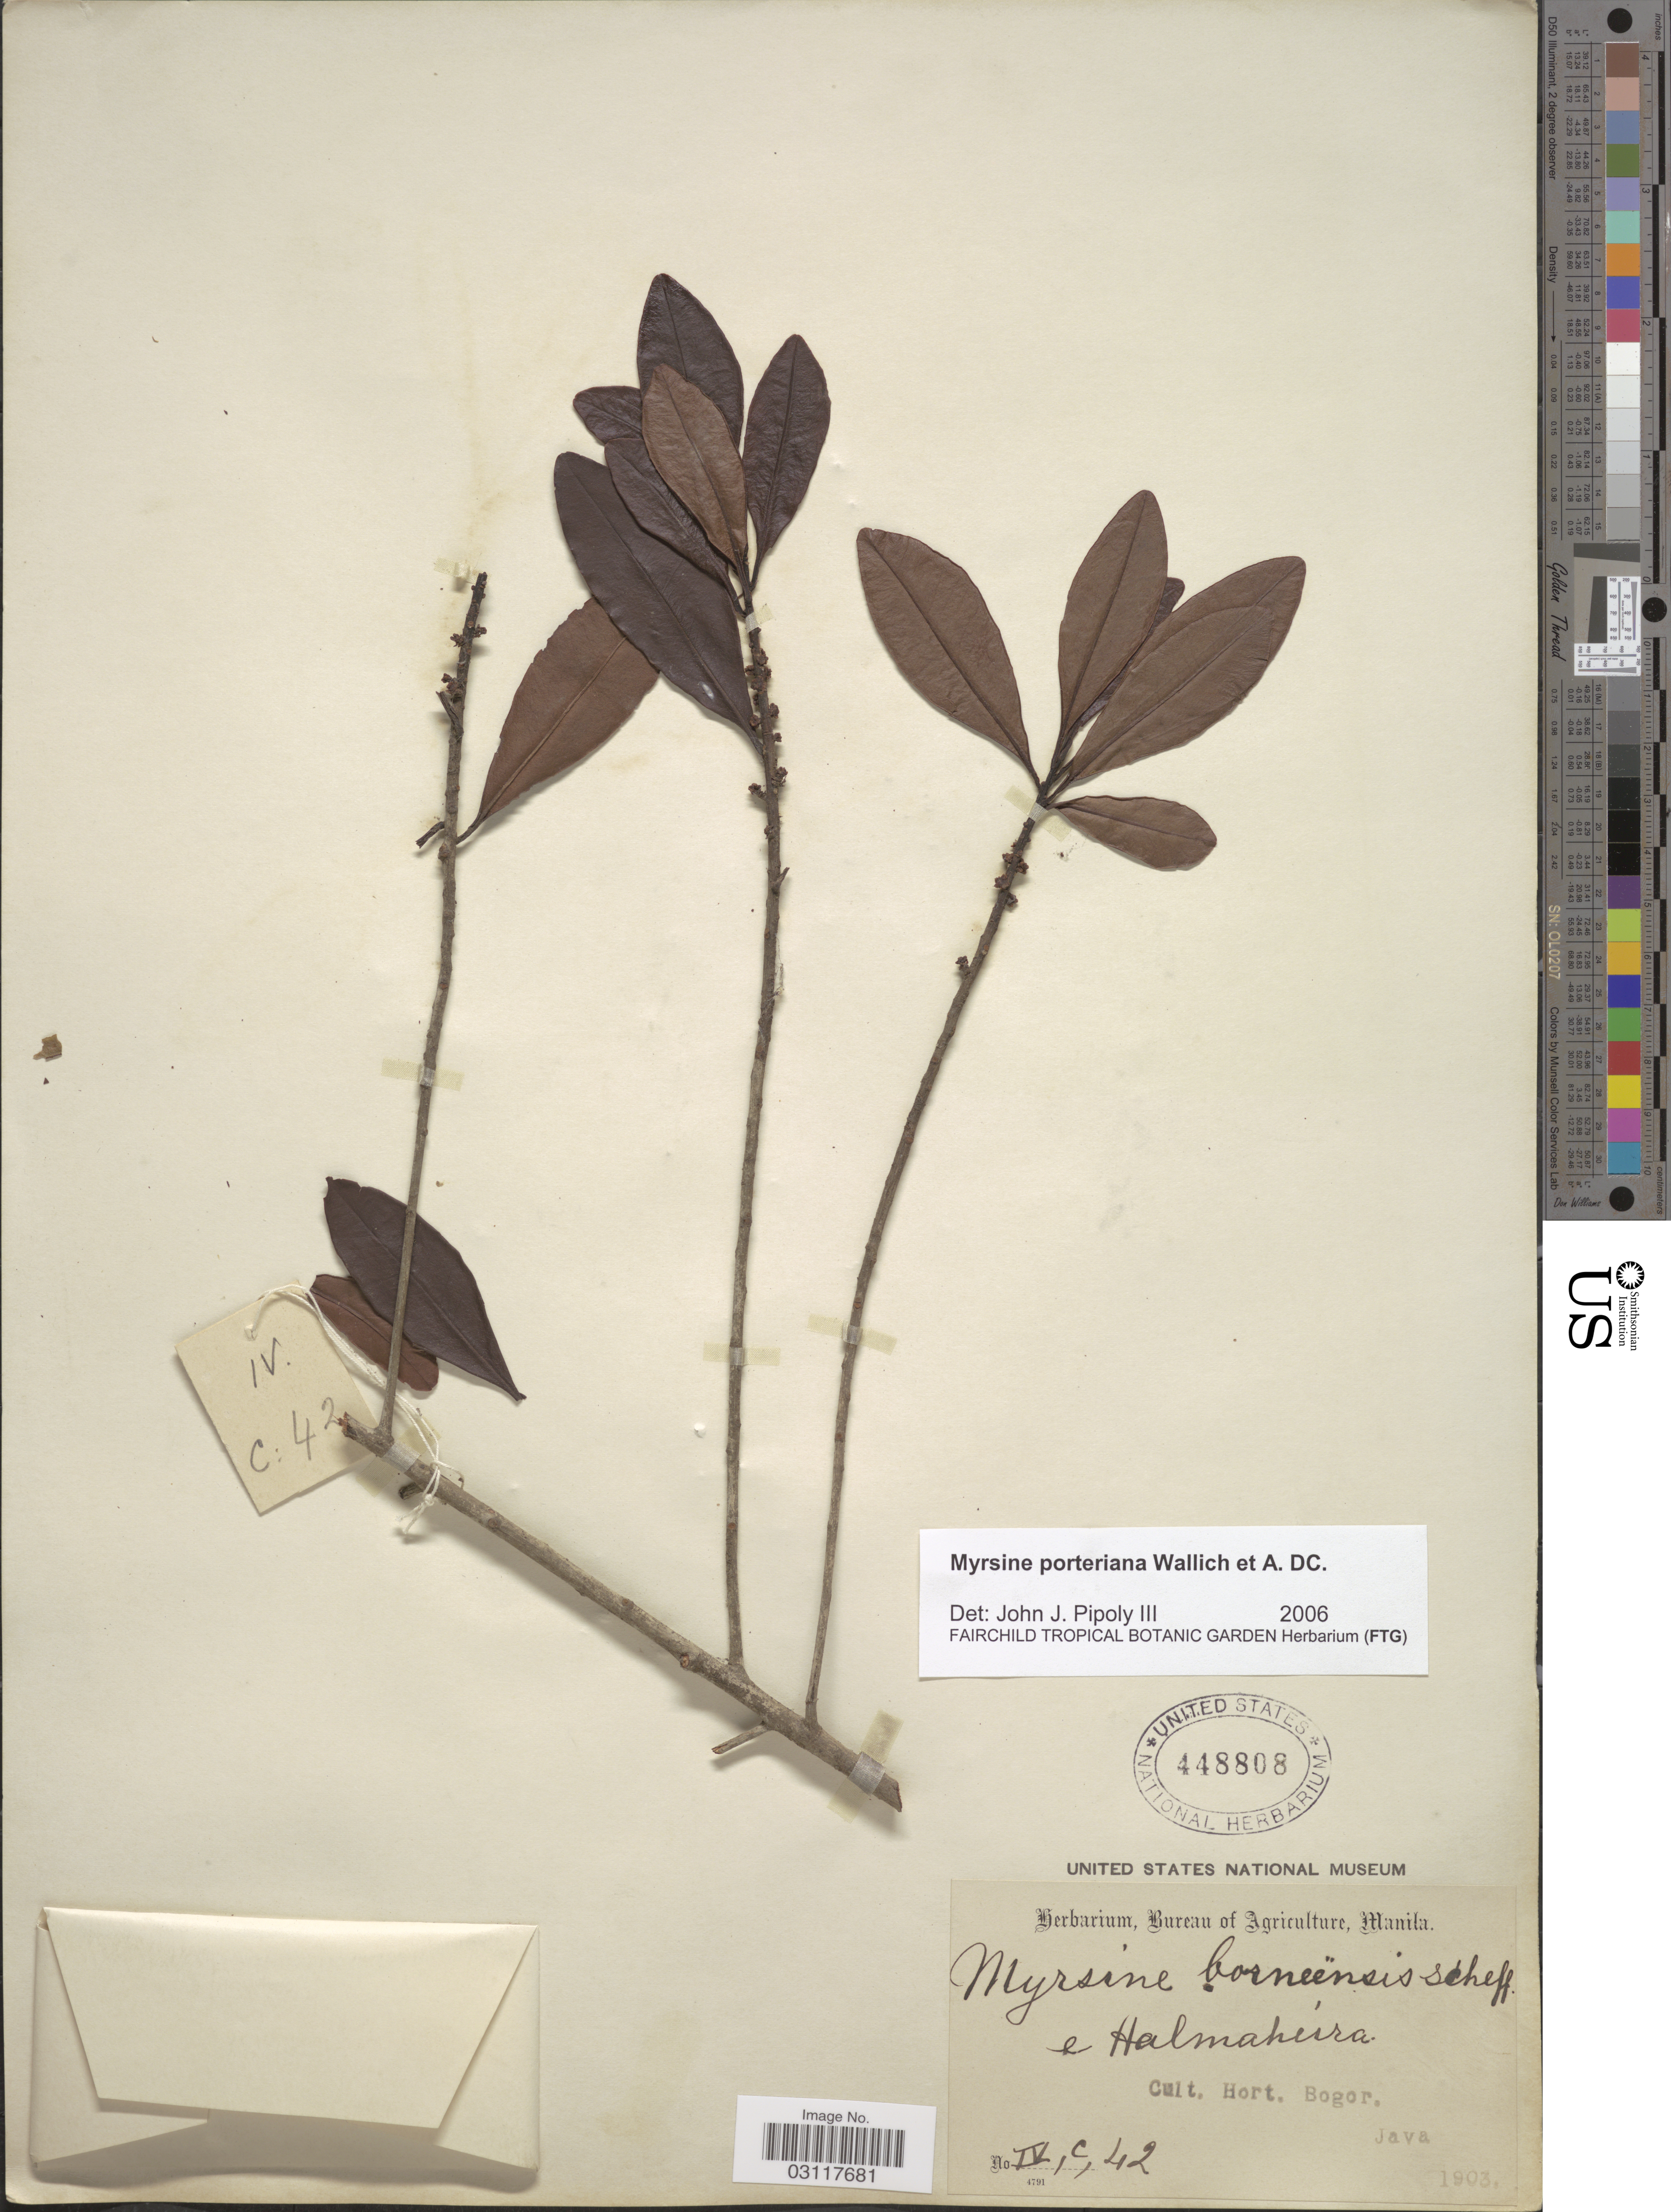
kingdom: Plantae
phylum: Tracheophyta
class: Magnoliopsida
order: Ericales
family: Primulaceae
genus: Myrsine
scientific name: Myrsine porteriana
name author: Wall. ex A. DC.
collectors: Ex herb. Bureau of Agriculture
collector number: IV, C, 42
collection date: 1903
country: Indonesia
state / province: Java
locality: Cult. Hort. Bogor. C [interpreted] Halmaheira.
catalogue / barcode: US 448808